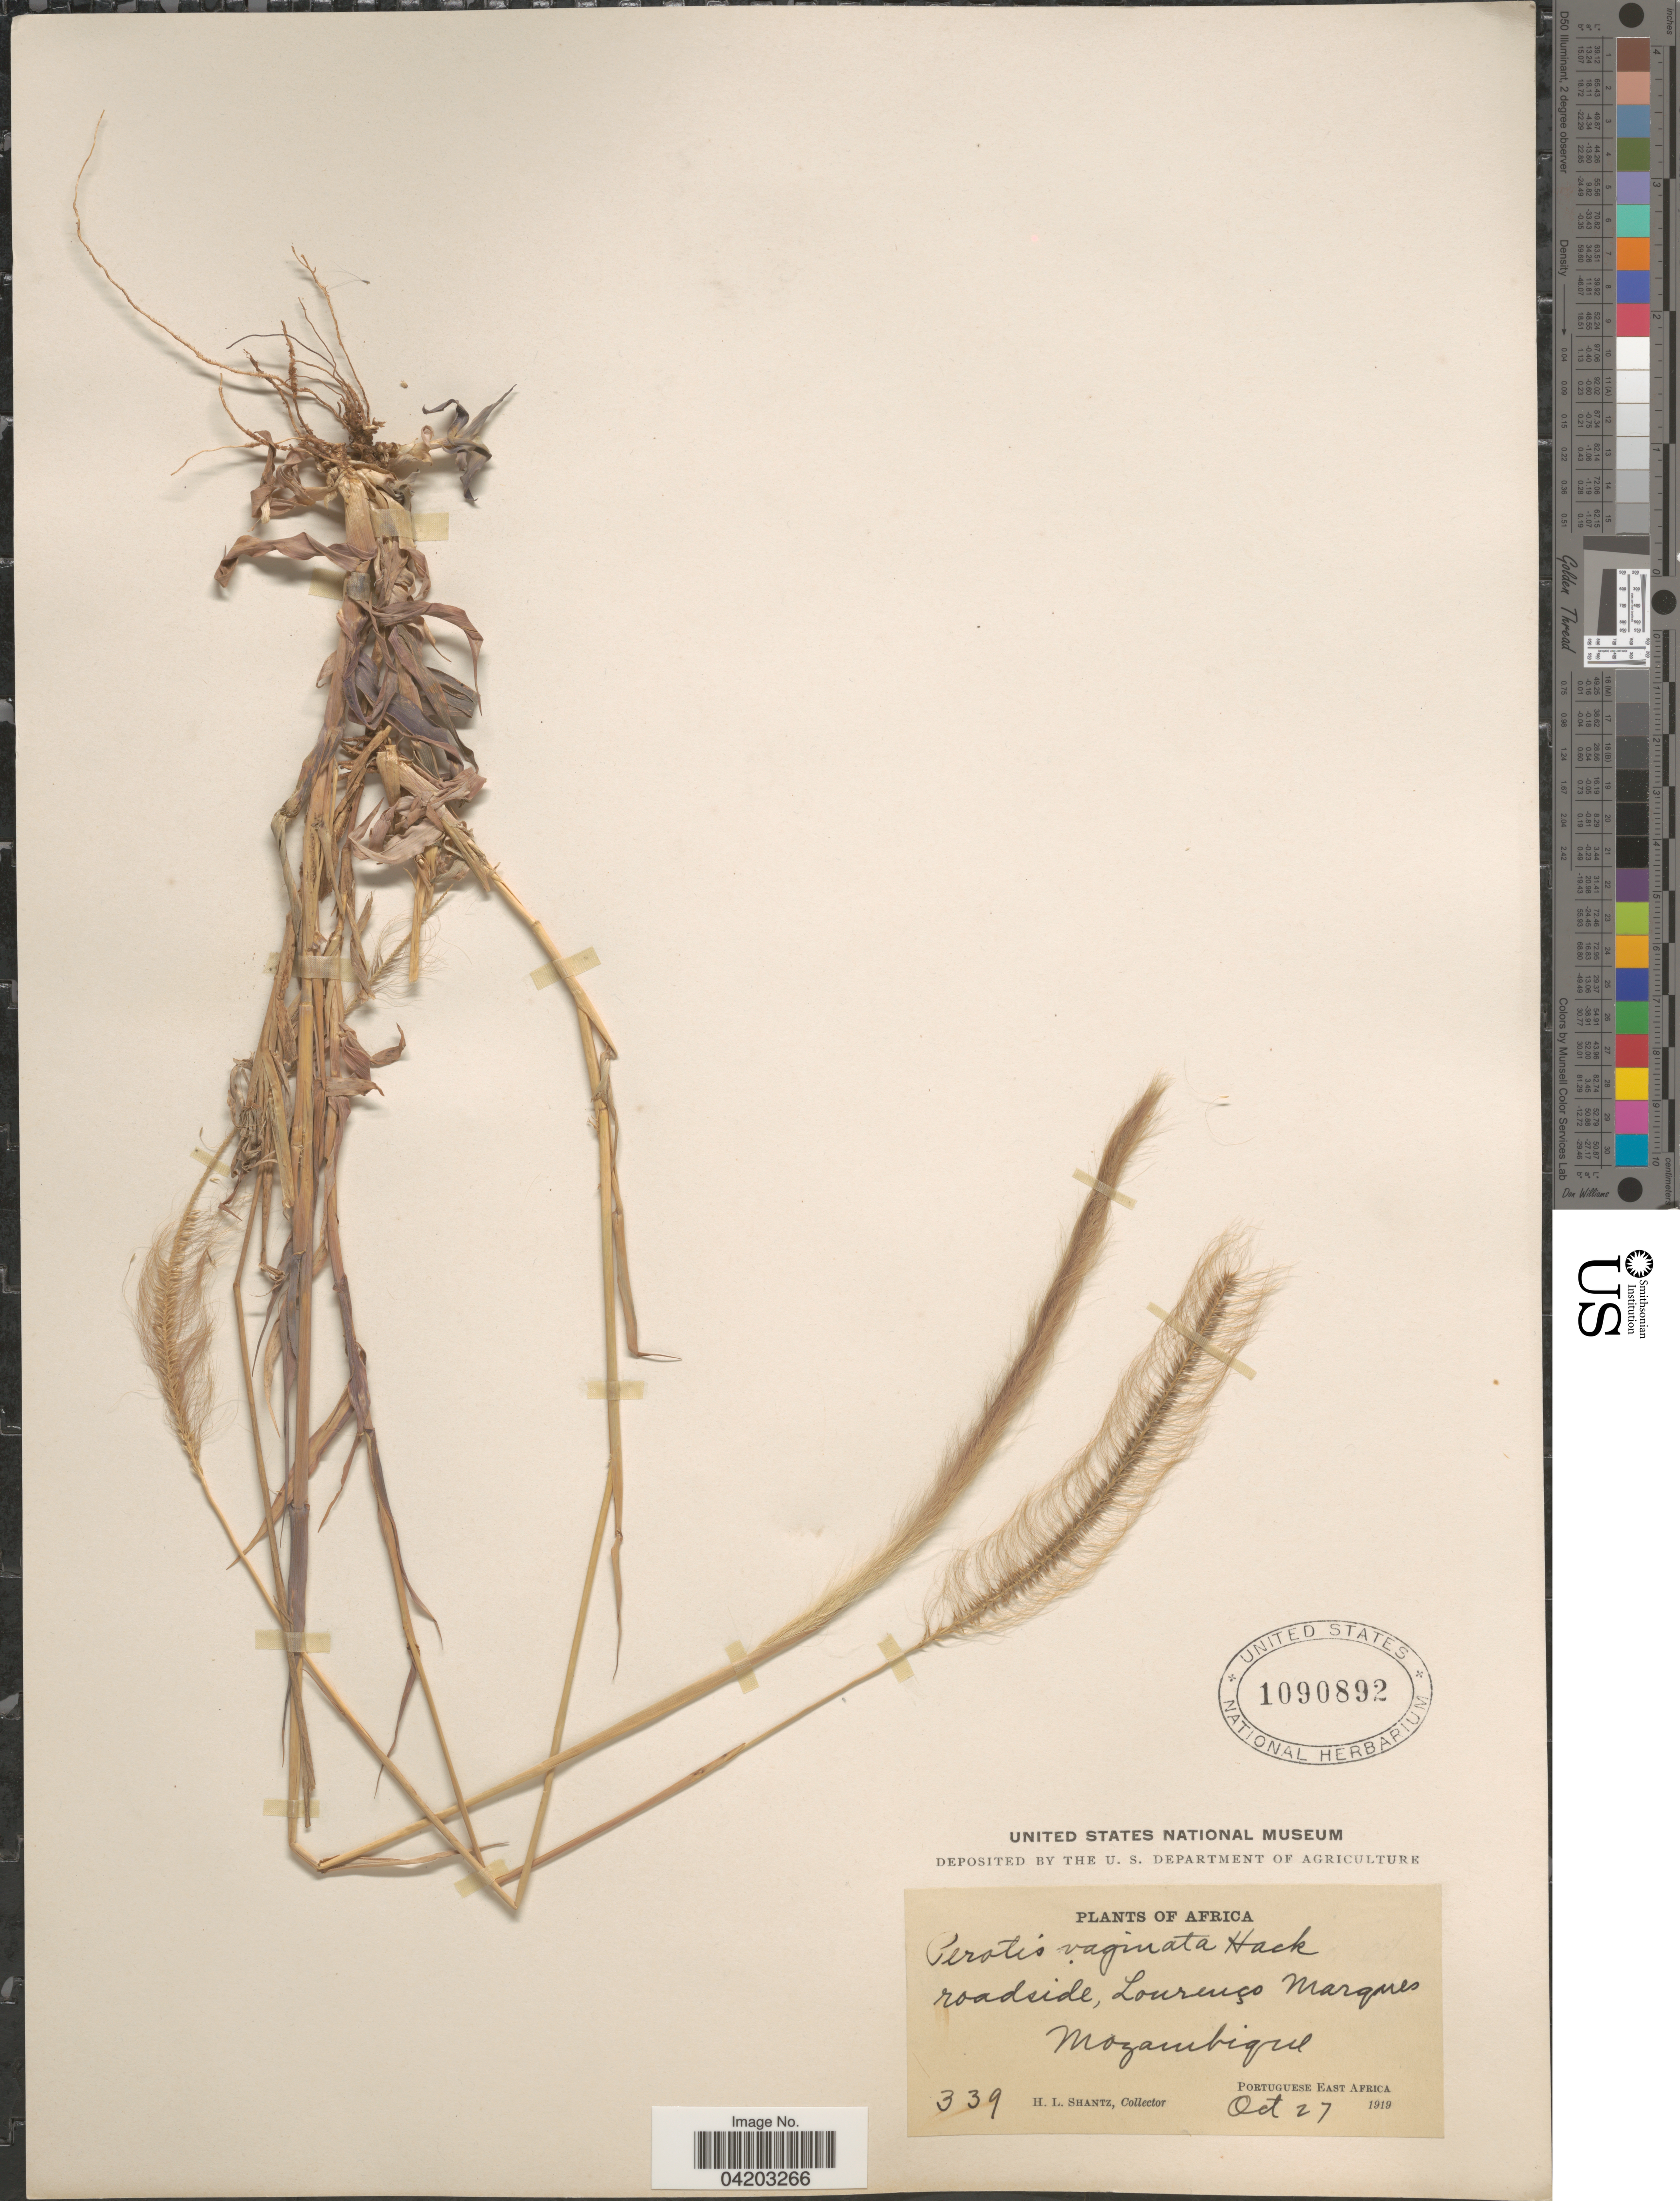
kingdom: Plantae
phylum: Tracheophyta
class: Liliopsida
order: Poales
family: Poaceae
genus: Perotis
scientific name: Perotis vaginata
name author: Hack.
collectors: H. Shantz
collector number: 339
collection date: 1919-10-27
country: Mozambique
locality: Lourençco Marques. Portuguese East Africa.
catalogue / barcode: US 1090892